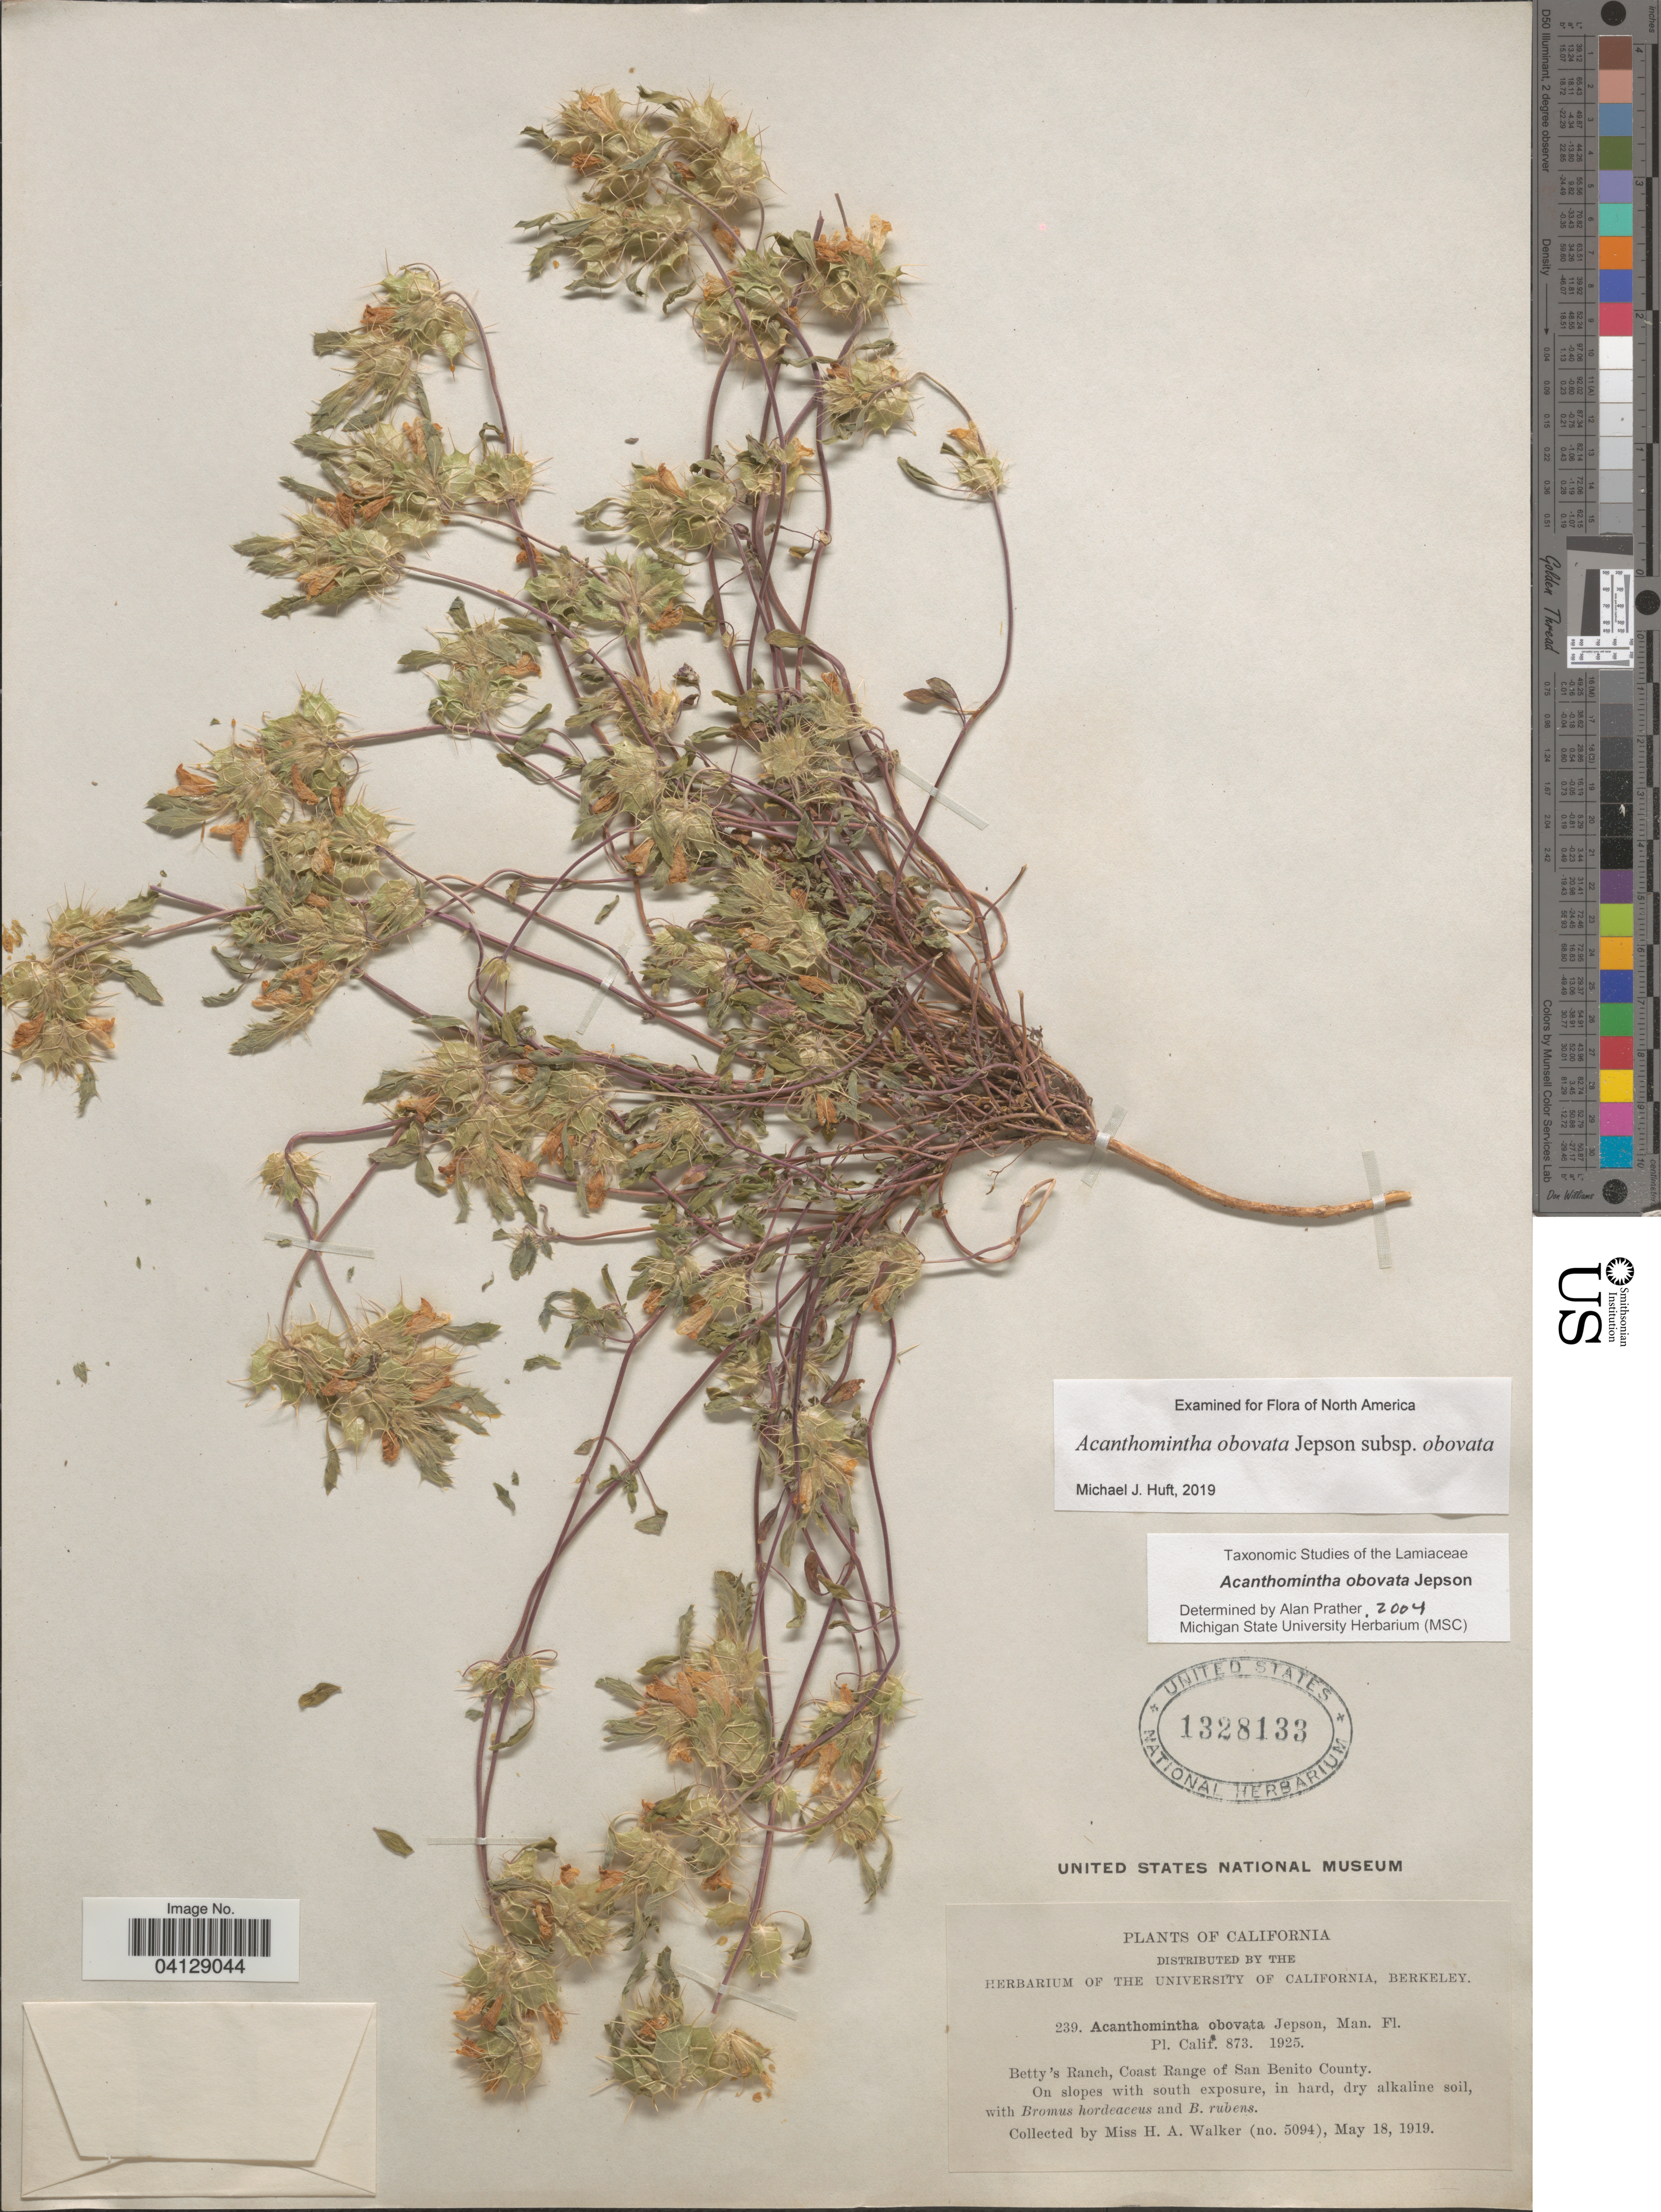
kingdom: Plantae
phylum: Tracheophyta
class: Magnoliopsida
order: Lamiales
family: Lamiaceae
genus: Acanthomintha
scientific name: Acanthomintha obovata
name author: Jeps.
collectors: H. Walker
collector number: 5094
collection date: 1919-05-18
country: United States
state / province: California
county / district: San Benito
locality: Betty's Ranch, Coast Range of San Benito County.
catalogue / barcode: US 1328133